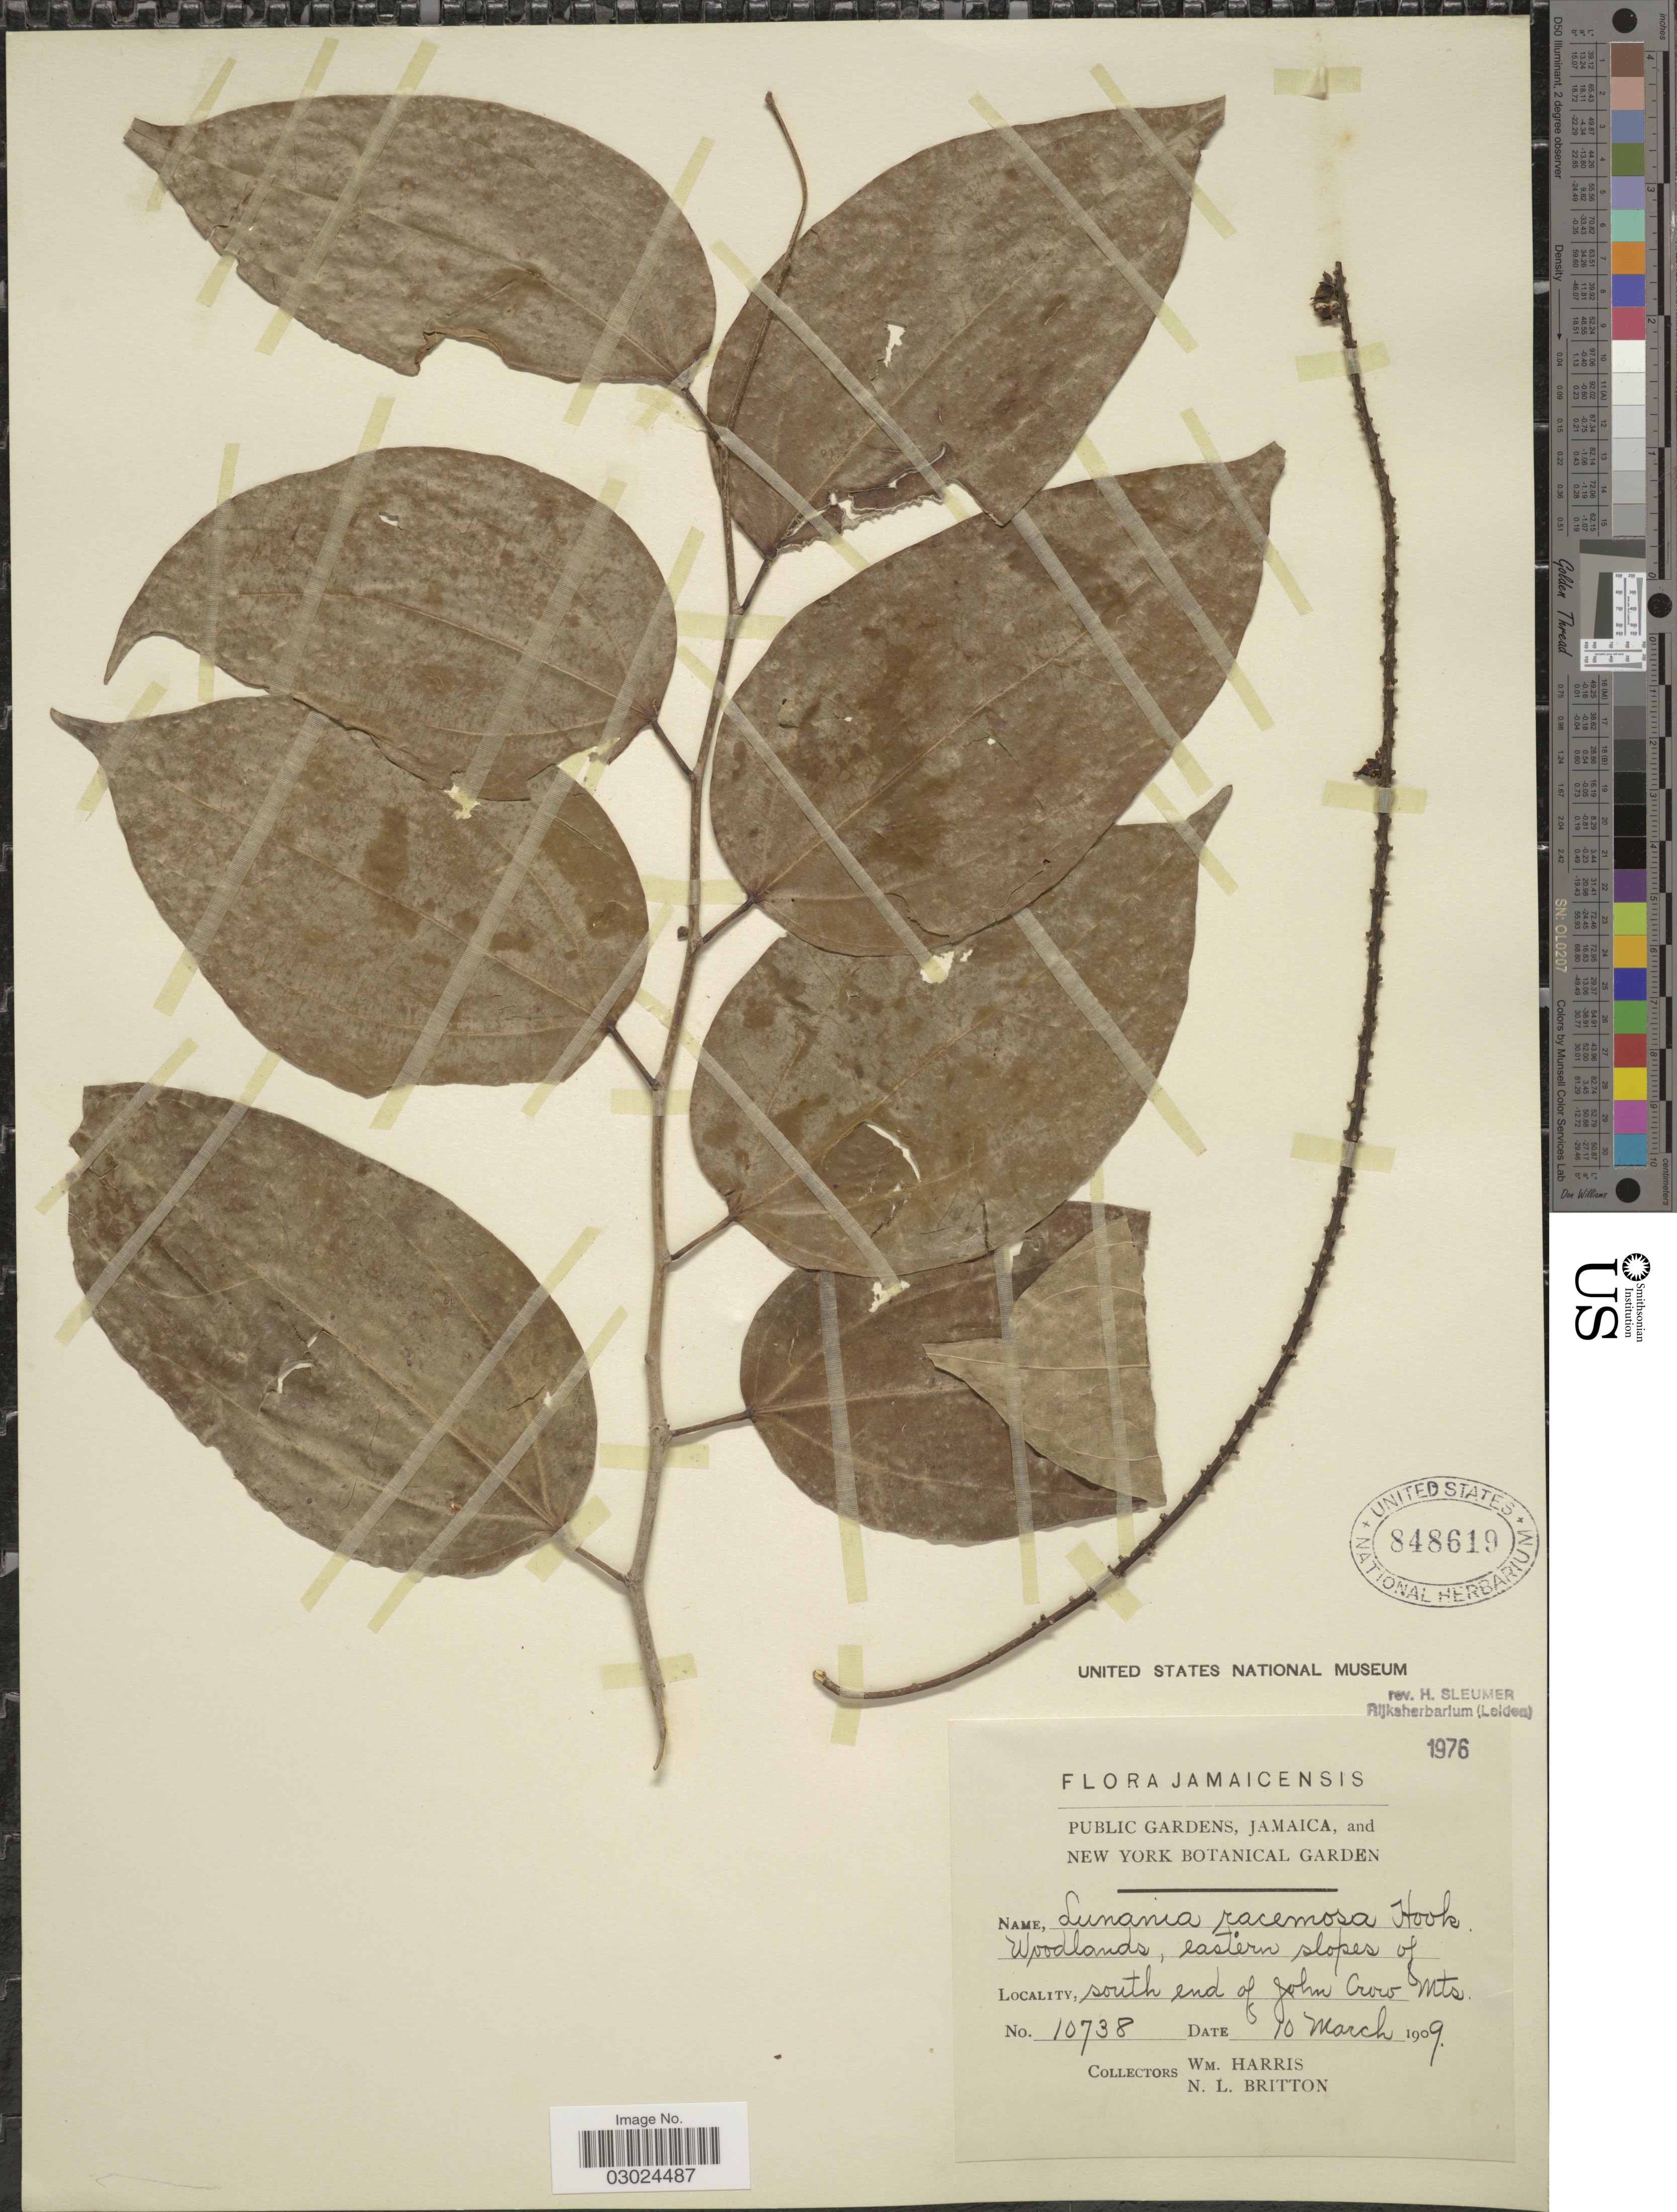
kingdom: Plantae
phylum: Tracheophyta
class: Magnoliopsida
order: Malpighiales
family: Salicaceae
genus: Lunania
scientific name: Lunania racemosa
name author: Hook.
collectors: W. H. Harris & N. Britton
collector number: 10738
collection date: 1909-03-10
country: Jamaica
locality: Woodlands, eastern slopes of south end of John Crow Mts.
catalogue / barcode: US 848619